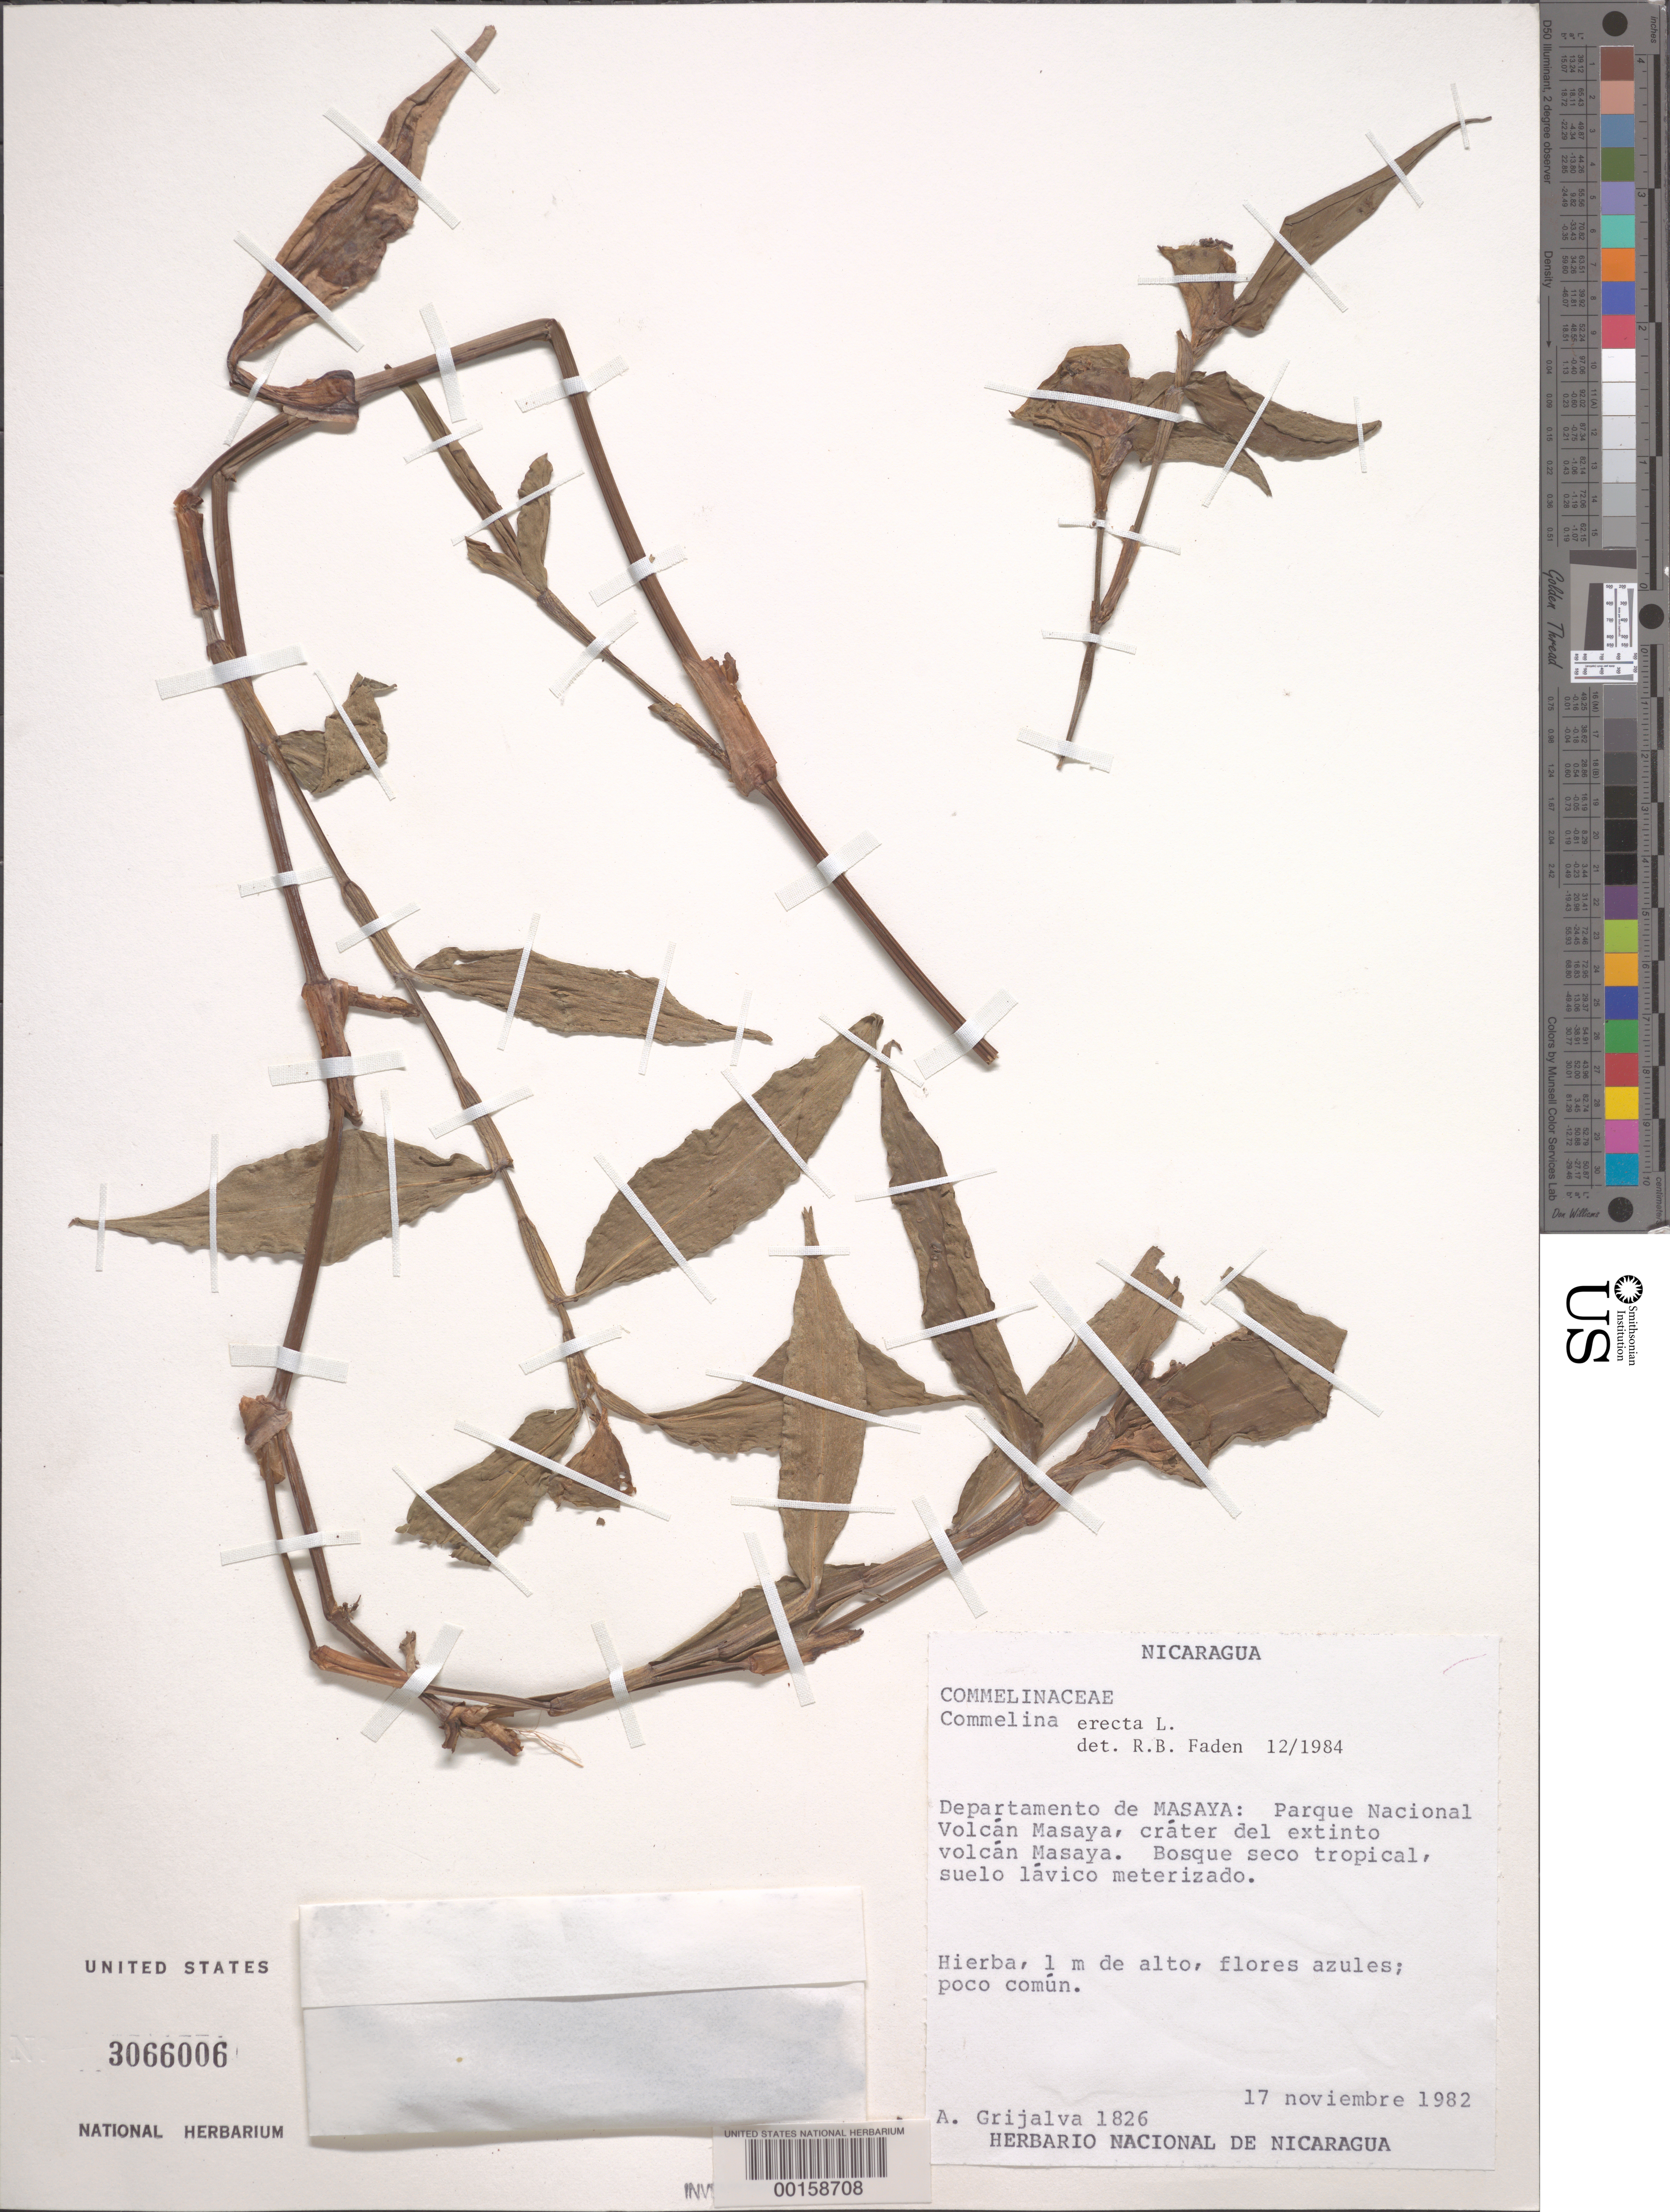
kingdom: Plantae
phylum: Tracheophyta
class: Liliopsida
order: Commelinales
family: Commelinaceae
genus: Commelina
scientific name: Commelina erecta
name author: L.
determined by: Faden, Robert B., (US), Smithsonian Institution - National Museum of Natural History (UNITED STATES)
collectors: A. Grijalva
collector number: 1826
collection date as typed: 17 Nov 1982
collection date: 1982-11-17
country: Nicaragua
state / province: Masaya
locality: Parque nacional volcan masaya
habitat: Extinct crater, tropical forest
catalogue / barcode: US 3066006